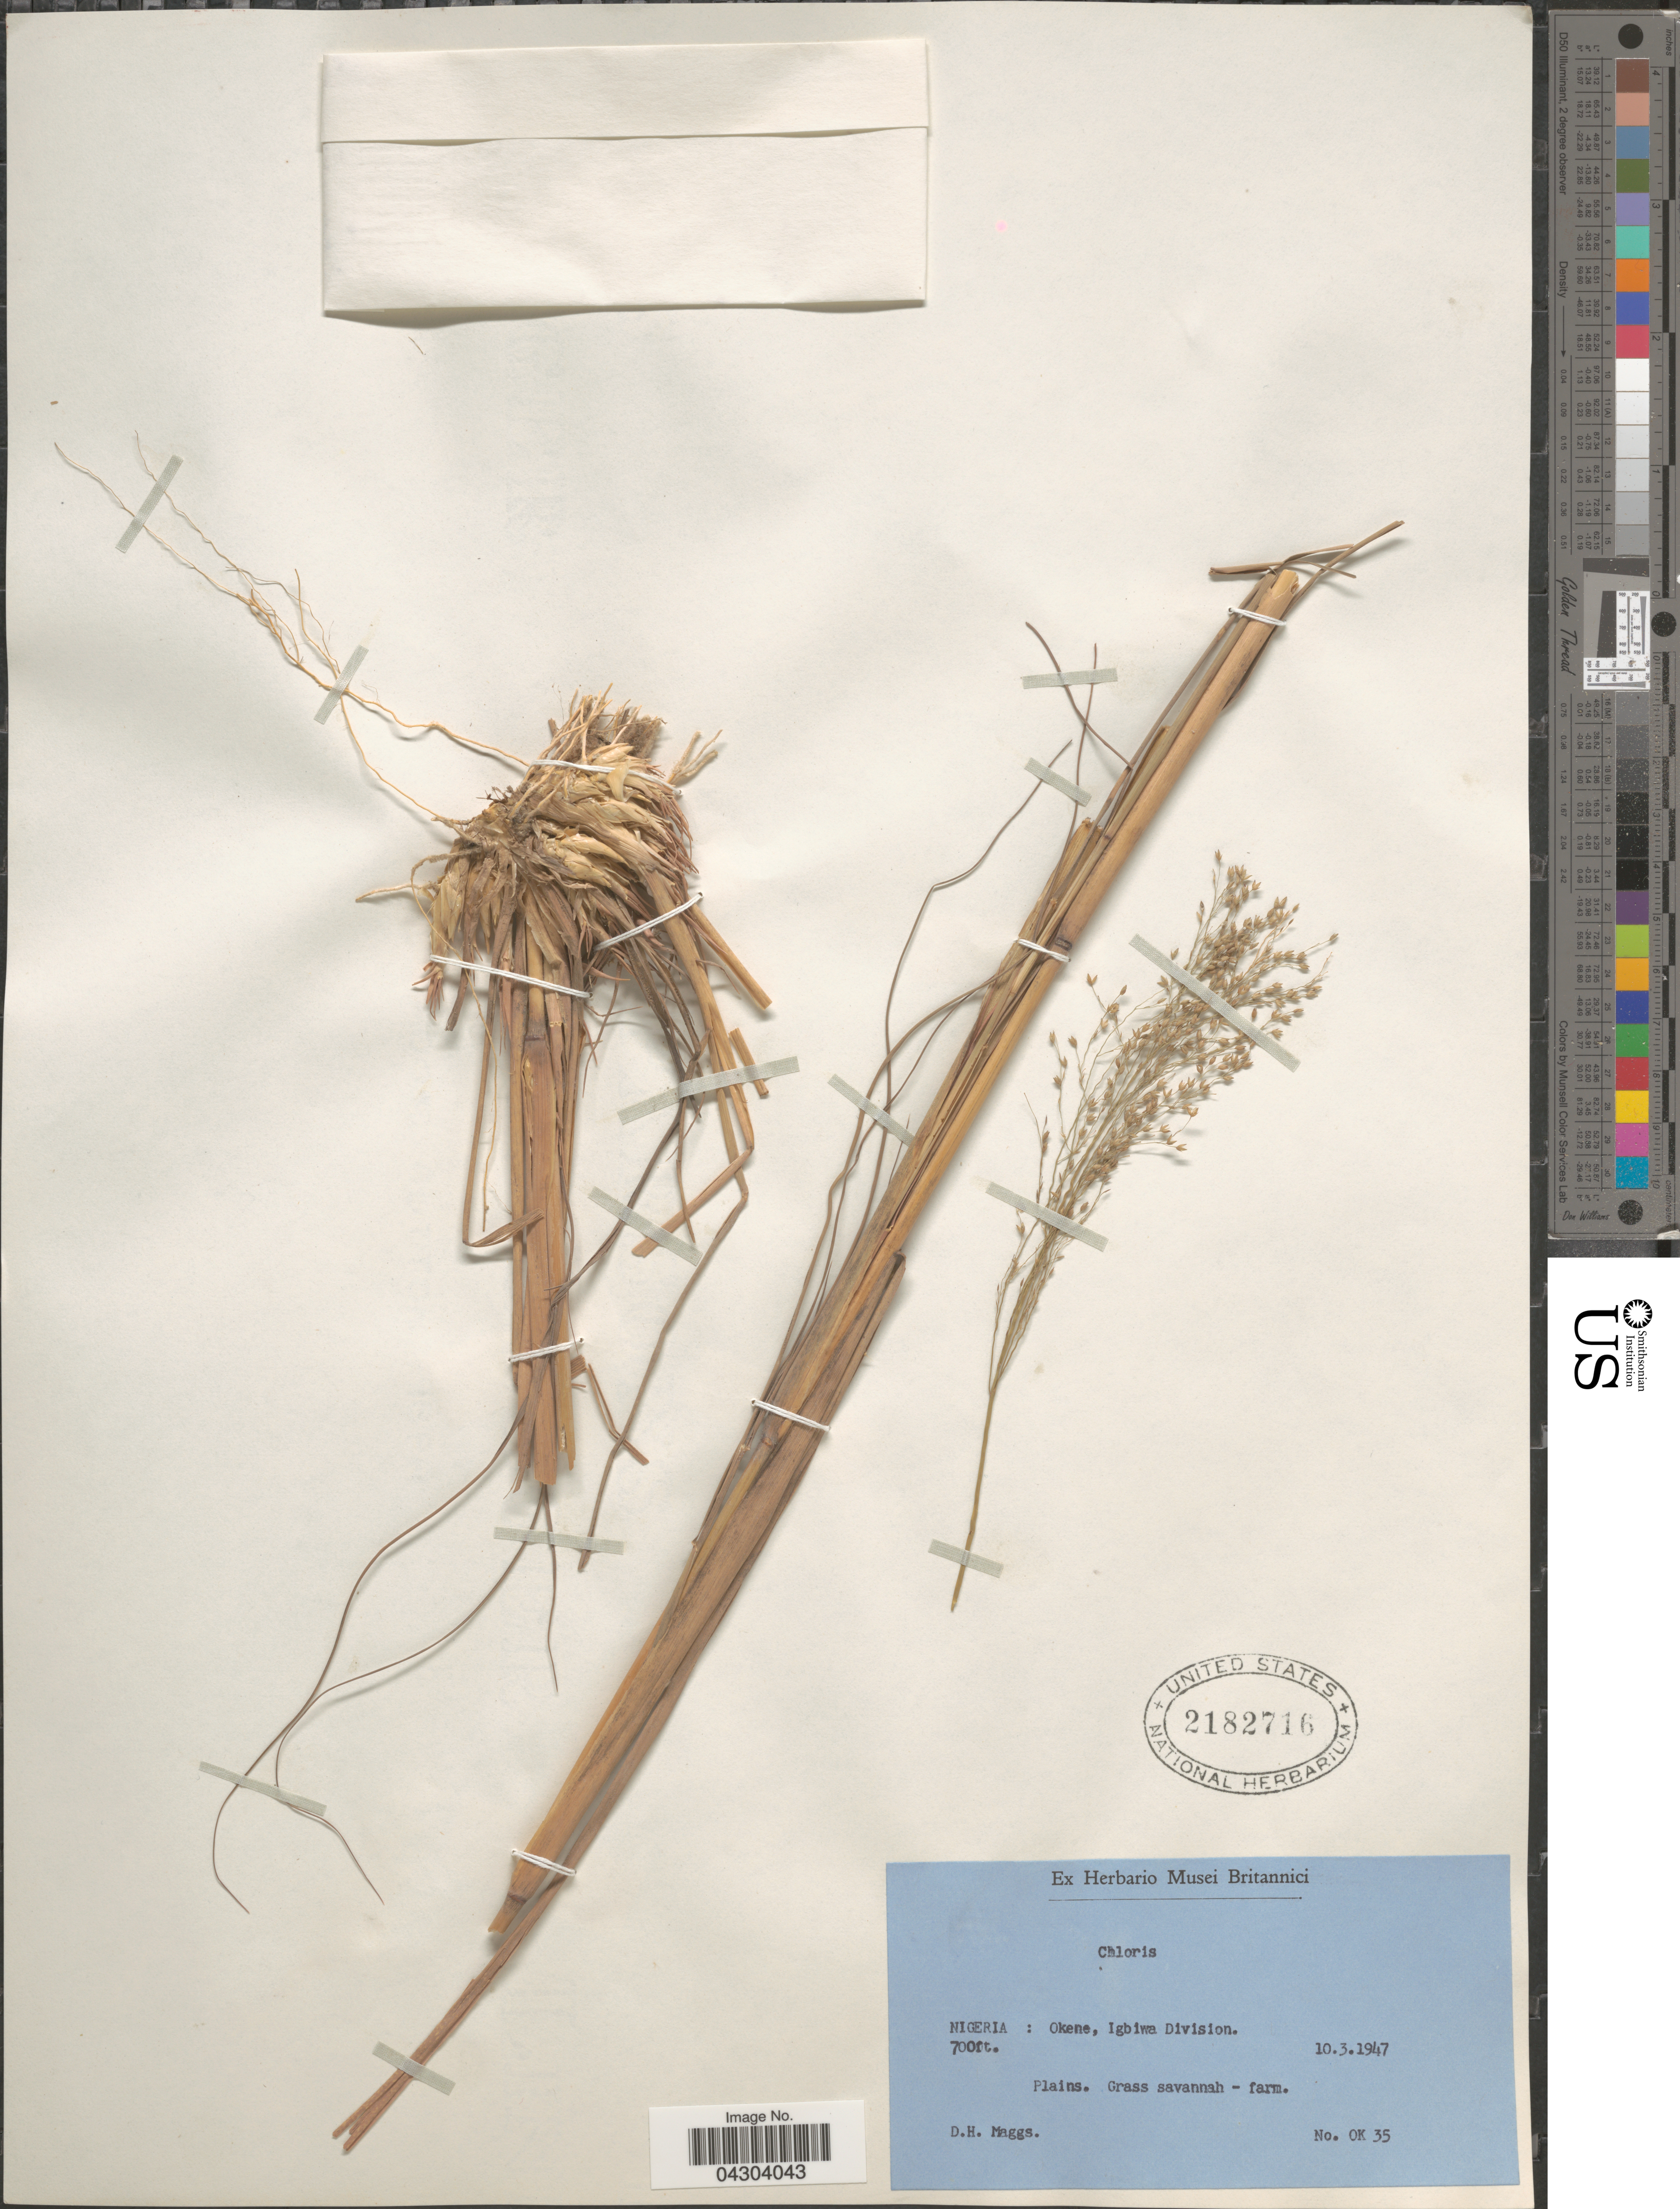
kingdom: Plantae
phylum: Tracheophyta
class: Liliopsida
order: Poales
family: Poaceae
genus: Panicum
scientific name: Panicum sp.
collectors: D. Maggs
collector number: OK35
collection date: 1947-03-10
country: Nigeria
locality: Okene, Igbiwa Division.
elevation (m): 213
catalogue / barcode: US 2182716